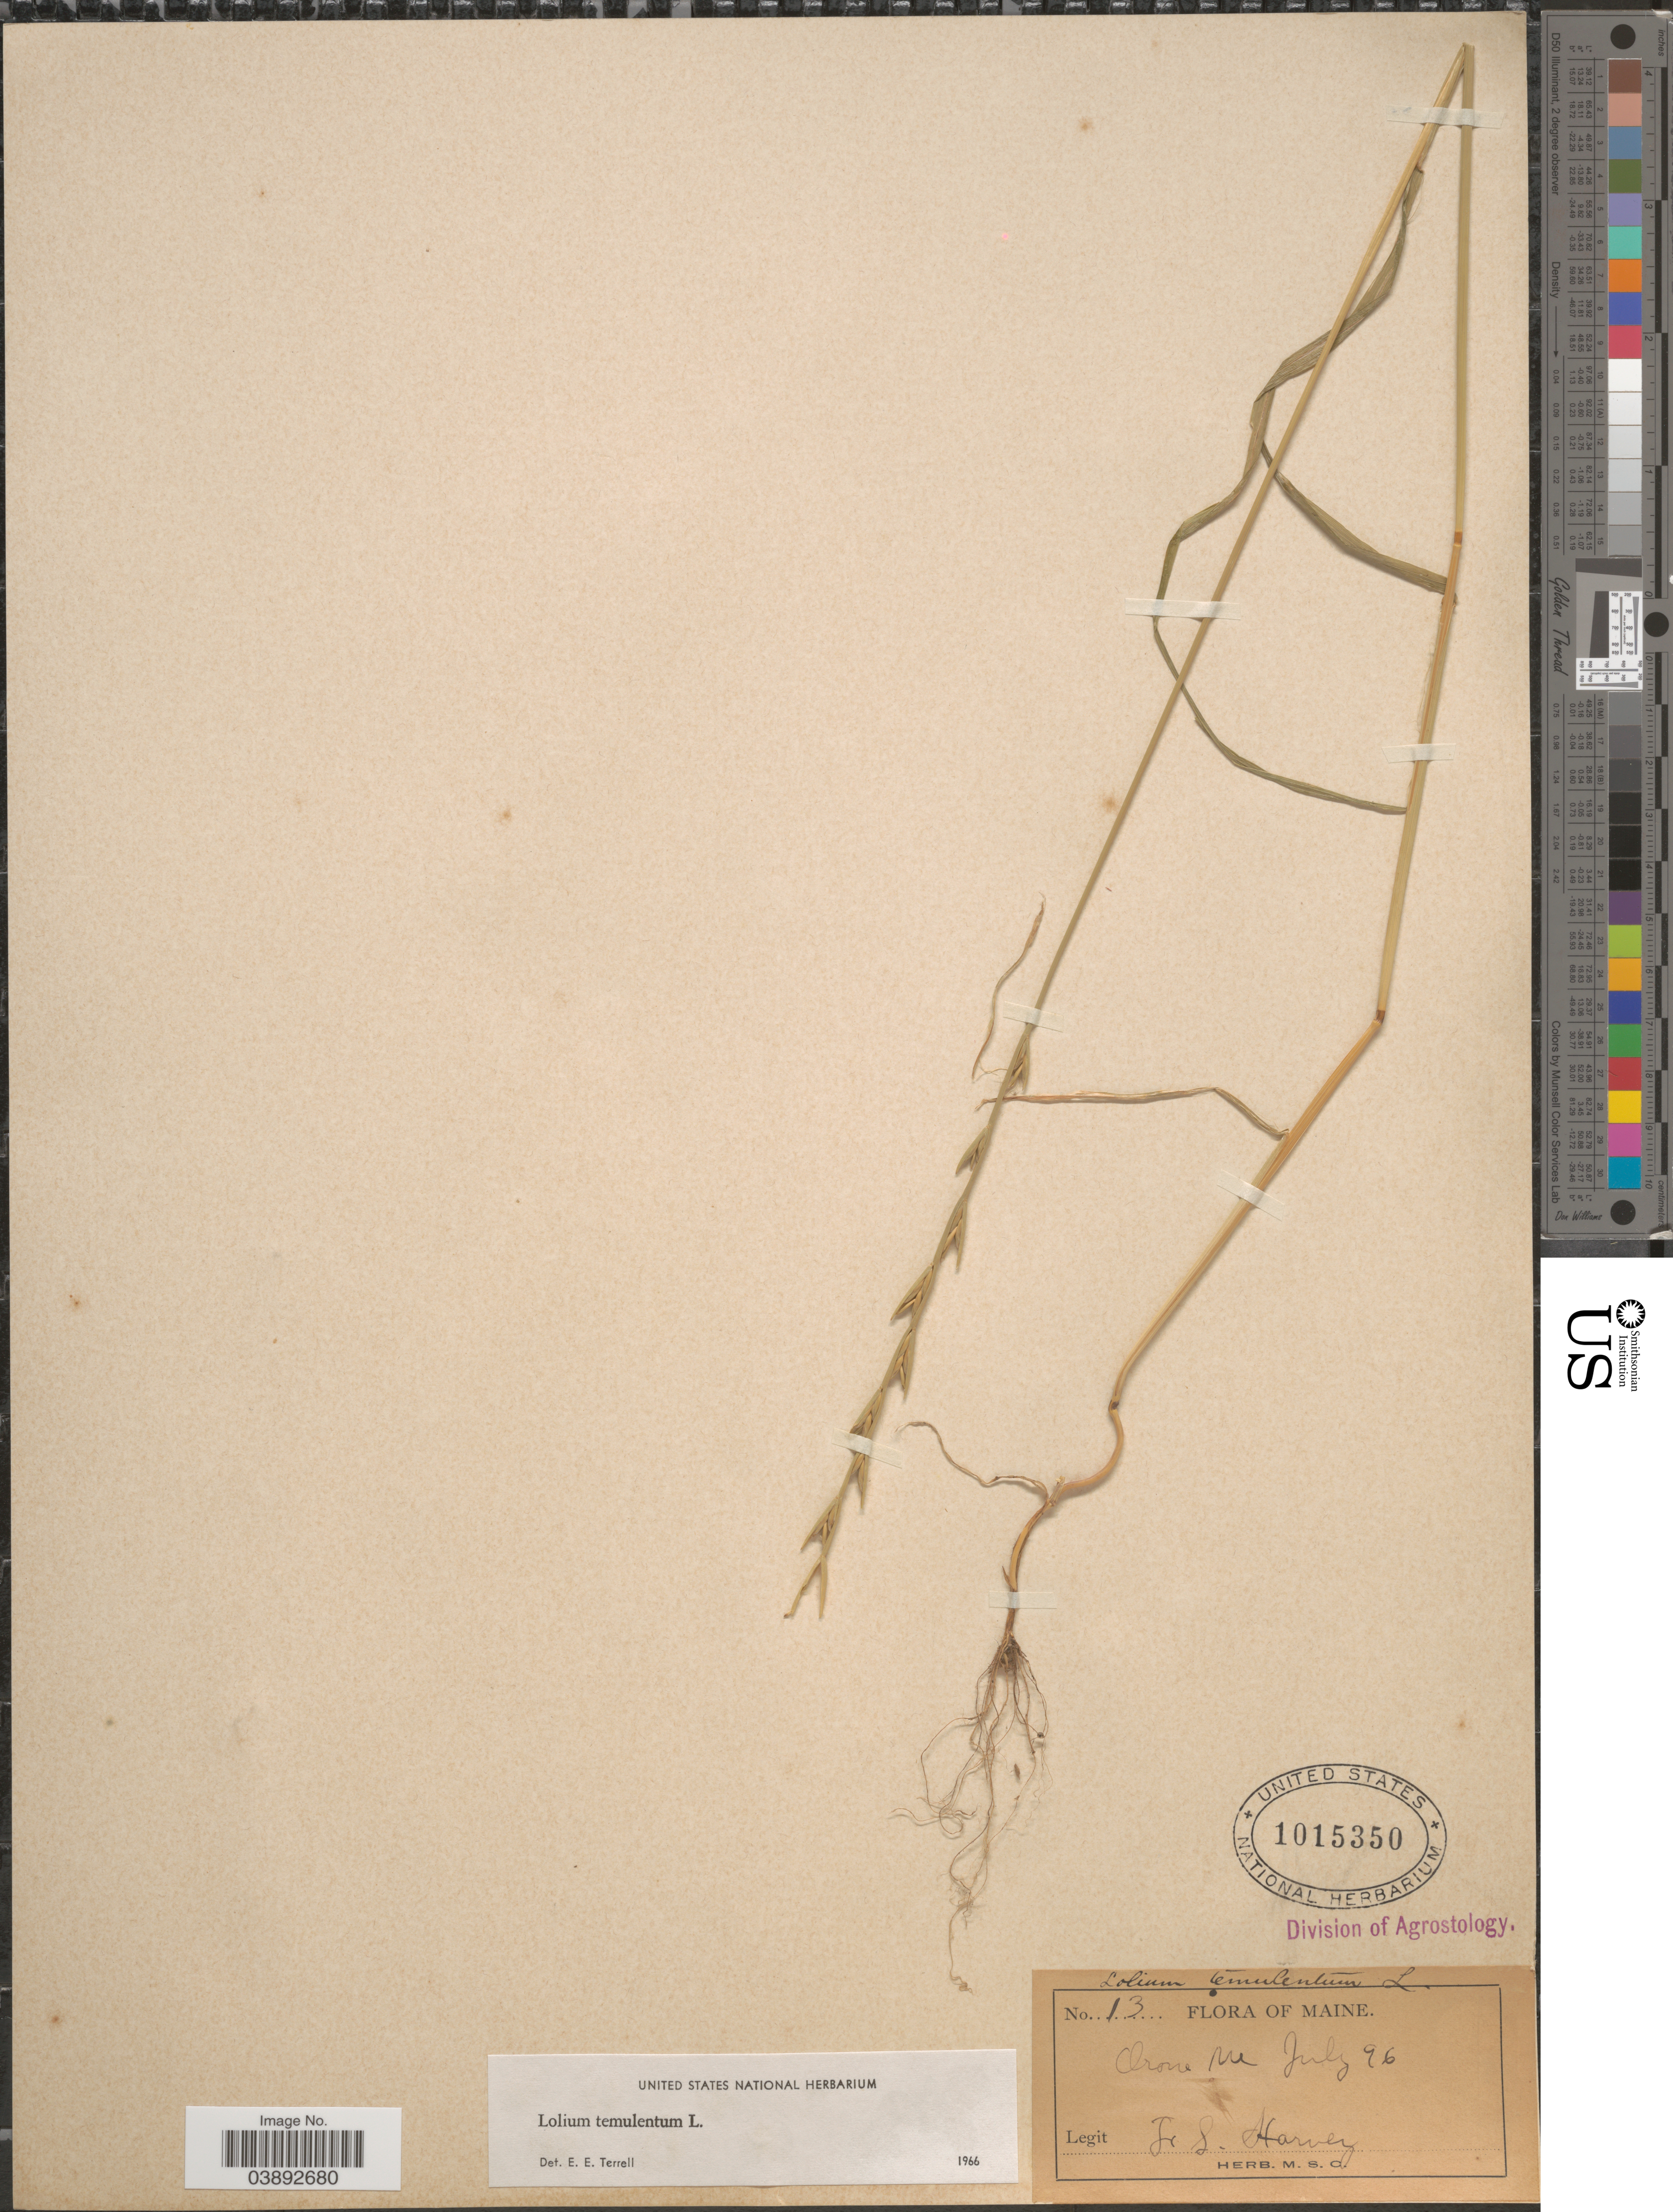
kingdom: Plantae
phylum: Tracheophyta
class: Liliopsida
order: Poales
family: Poaceae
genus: Lolium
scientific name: Lolium temulentum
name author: L.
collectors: F. L. Harvey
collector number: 13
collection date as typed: Transcribed d/m/y: /7/96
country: United States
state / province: Maine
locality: Orono.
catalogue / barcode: US 1015350